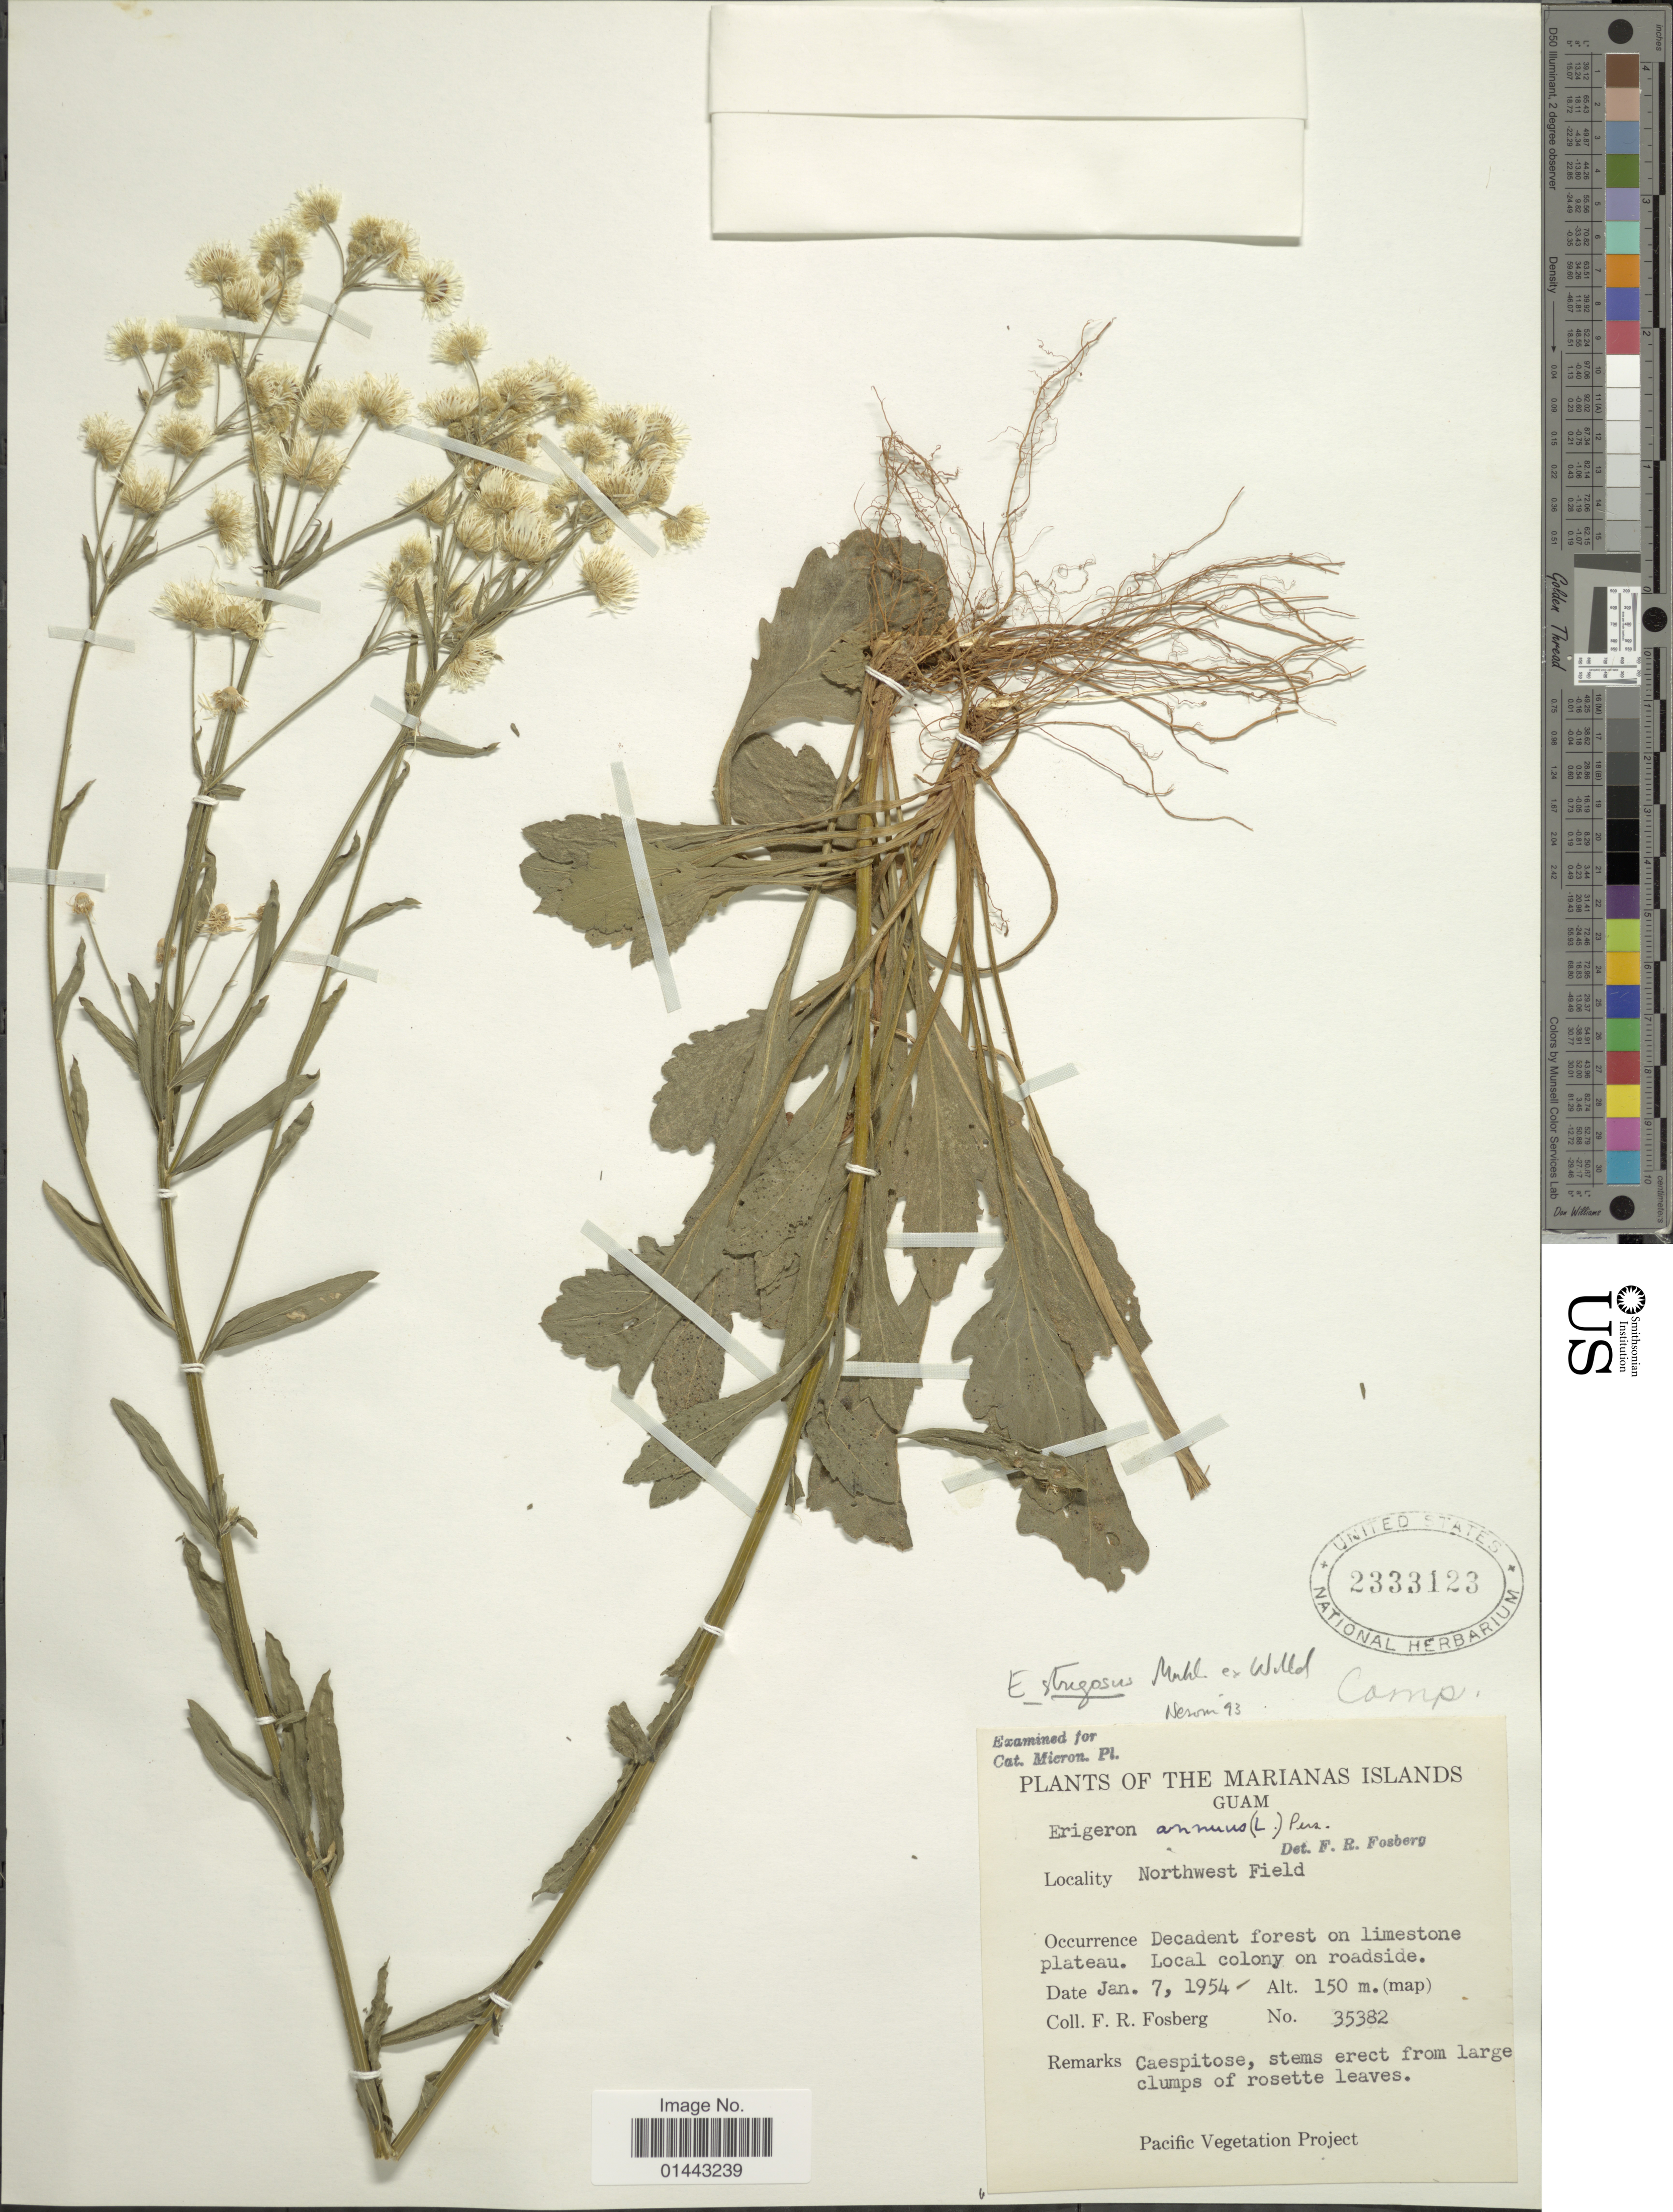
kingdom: Plantae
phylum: Tracheophyta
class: Magnoliopsida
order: Asterales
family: Asteraceae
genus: Erigeron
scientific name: Erigeron annuus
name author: (L.) Pers.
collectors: F. R. Fosberg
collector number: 35382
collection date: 1954-01-07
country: Guam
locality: Marianas Islands, Northwest Field, local colony on roadside.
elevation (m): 150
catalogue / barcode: US 2333123